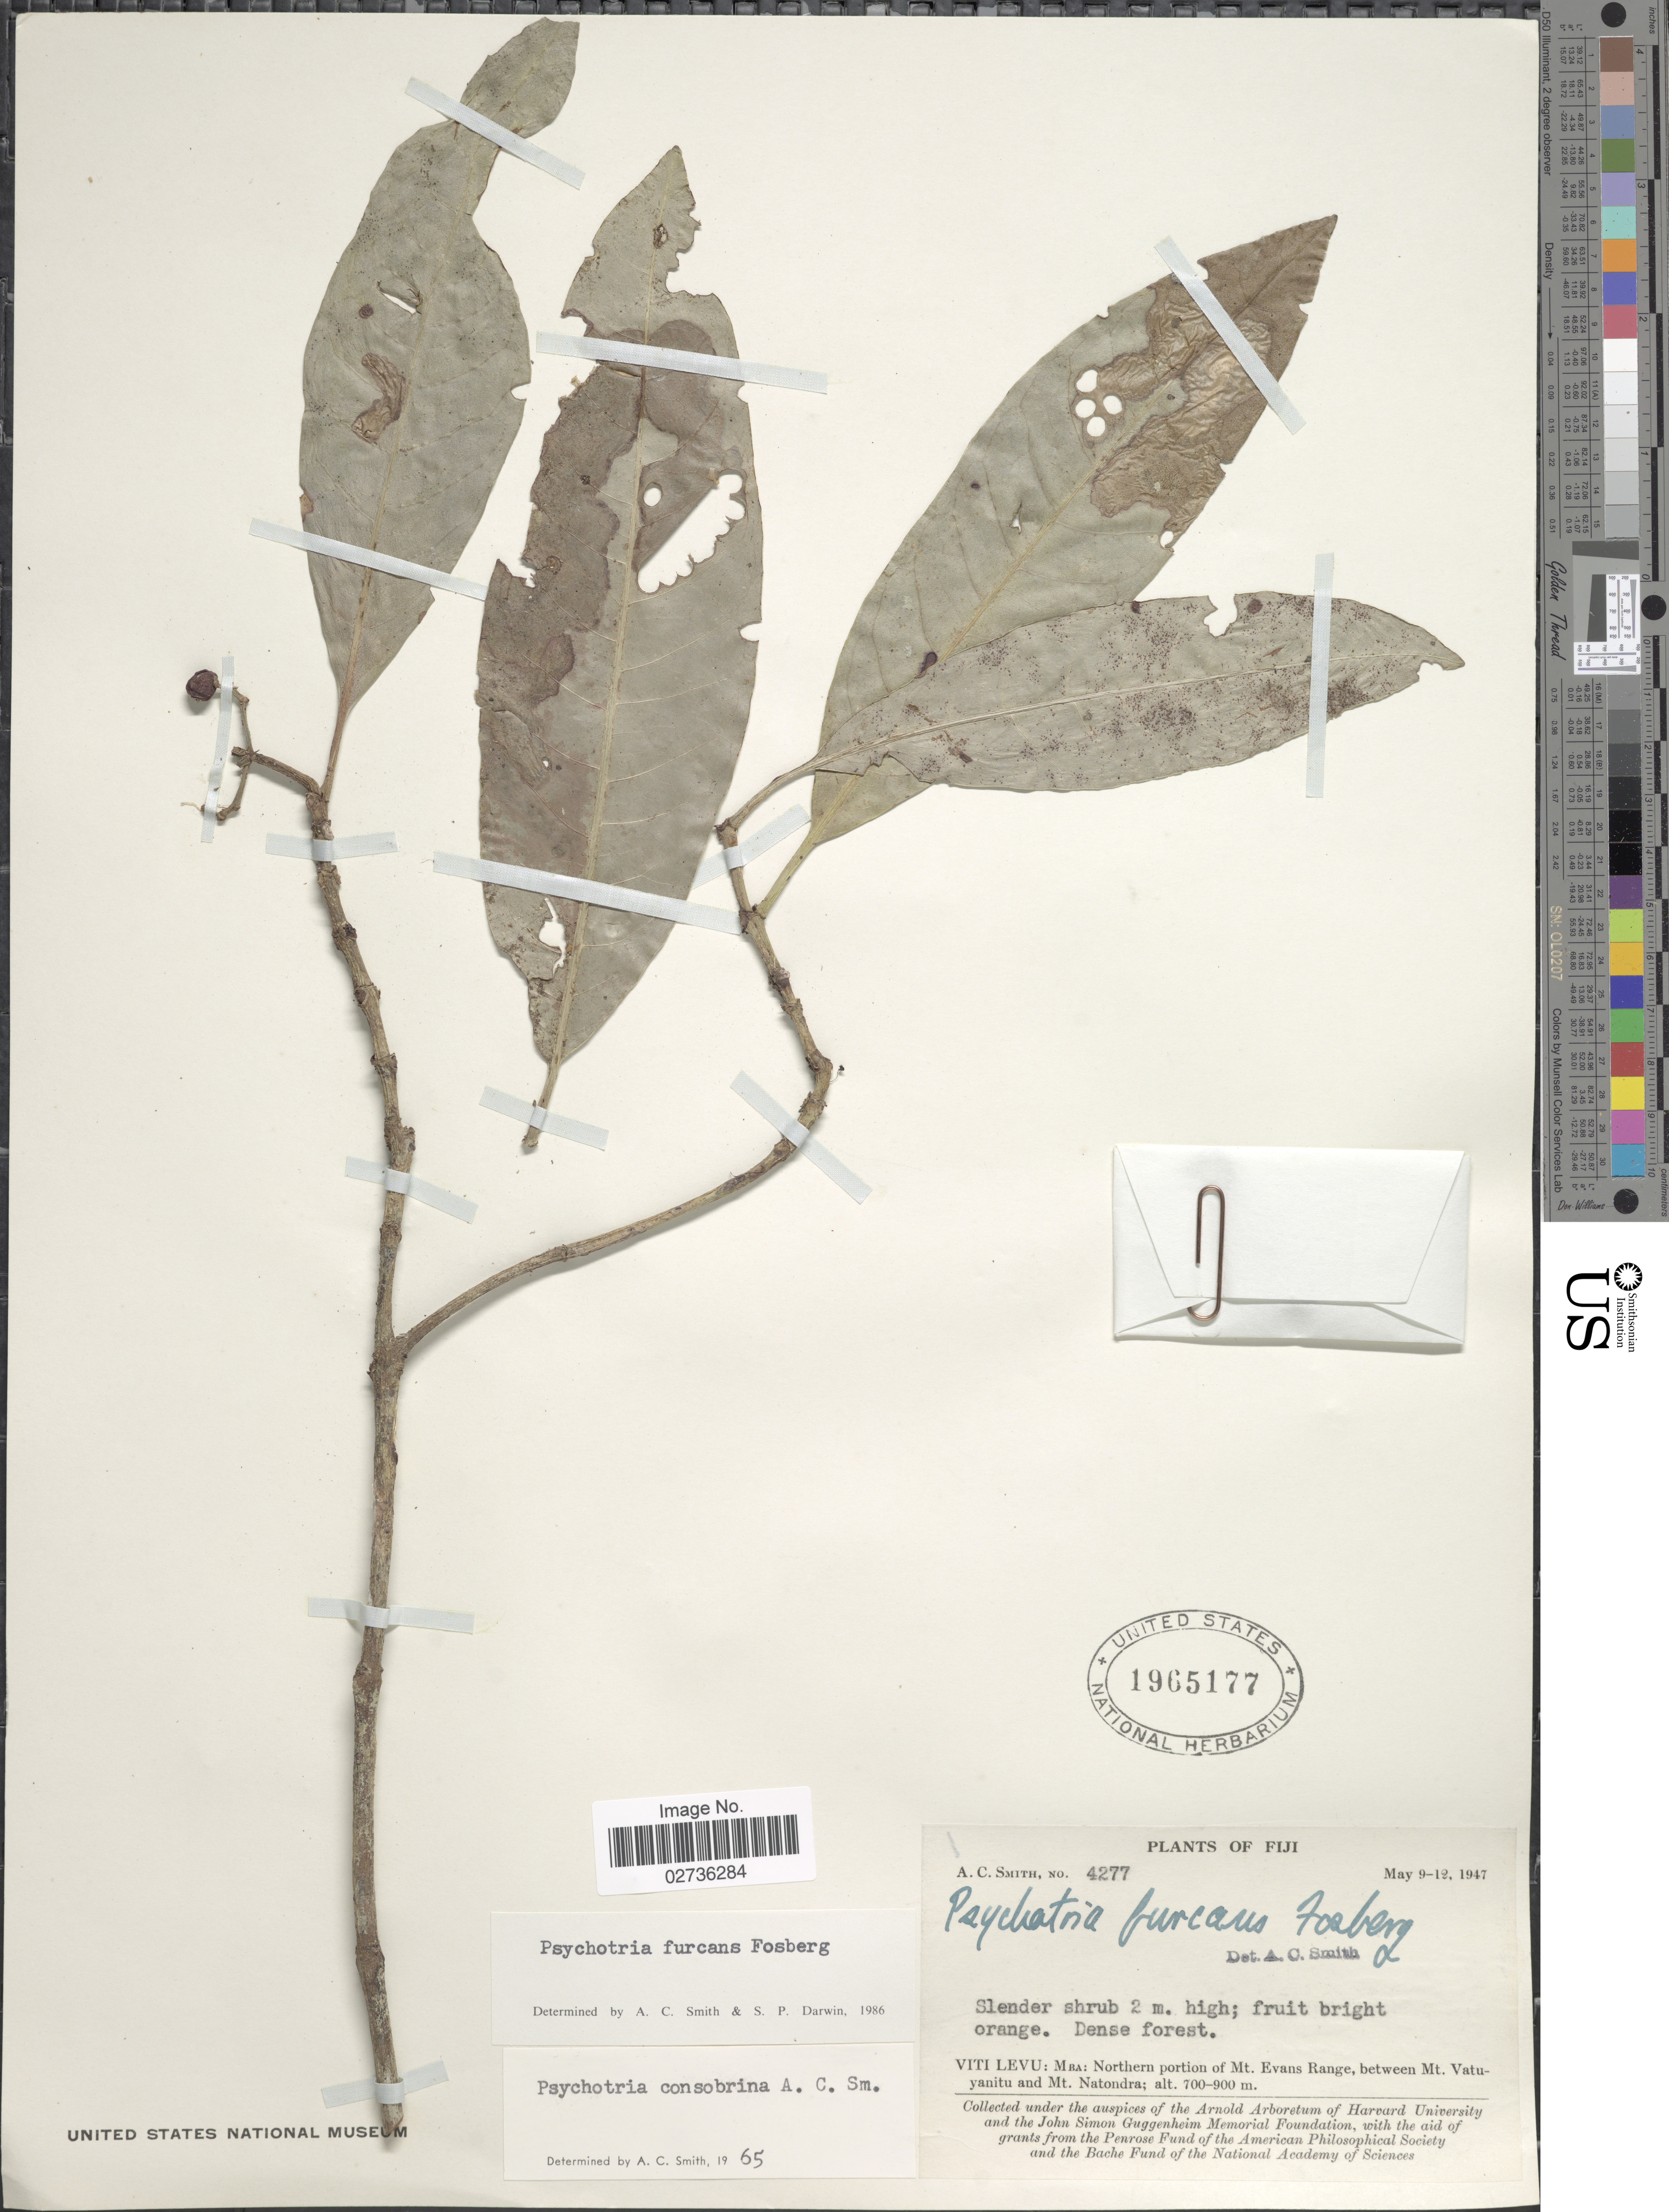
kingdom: Plantae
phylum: Tracheophyta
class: Magnoliopsida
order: Gentianales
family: Rubiaceae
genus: Psychotria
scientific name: Psychotria furcans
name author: Fosberg in A.C. Sm.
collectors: A. C. Smith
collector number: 4277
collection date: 1947-05-09/1947-05-12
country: Fiji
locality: Viti Levu: MBA: Northern Portion of Mt. Evans Range, between Mt. Vatuyanitu and Mt. Natondra.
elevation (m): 700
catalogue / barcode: US 1965177